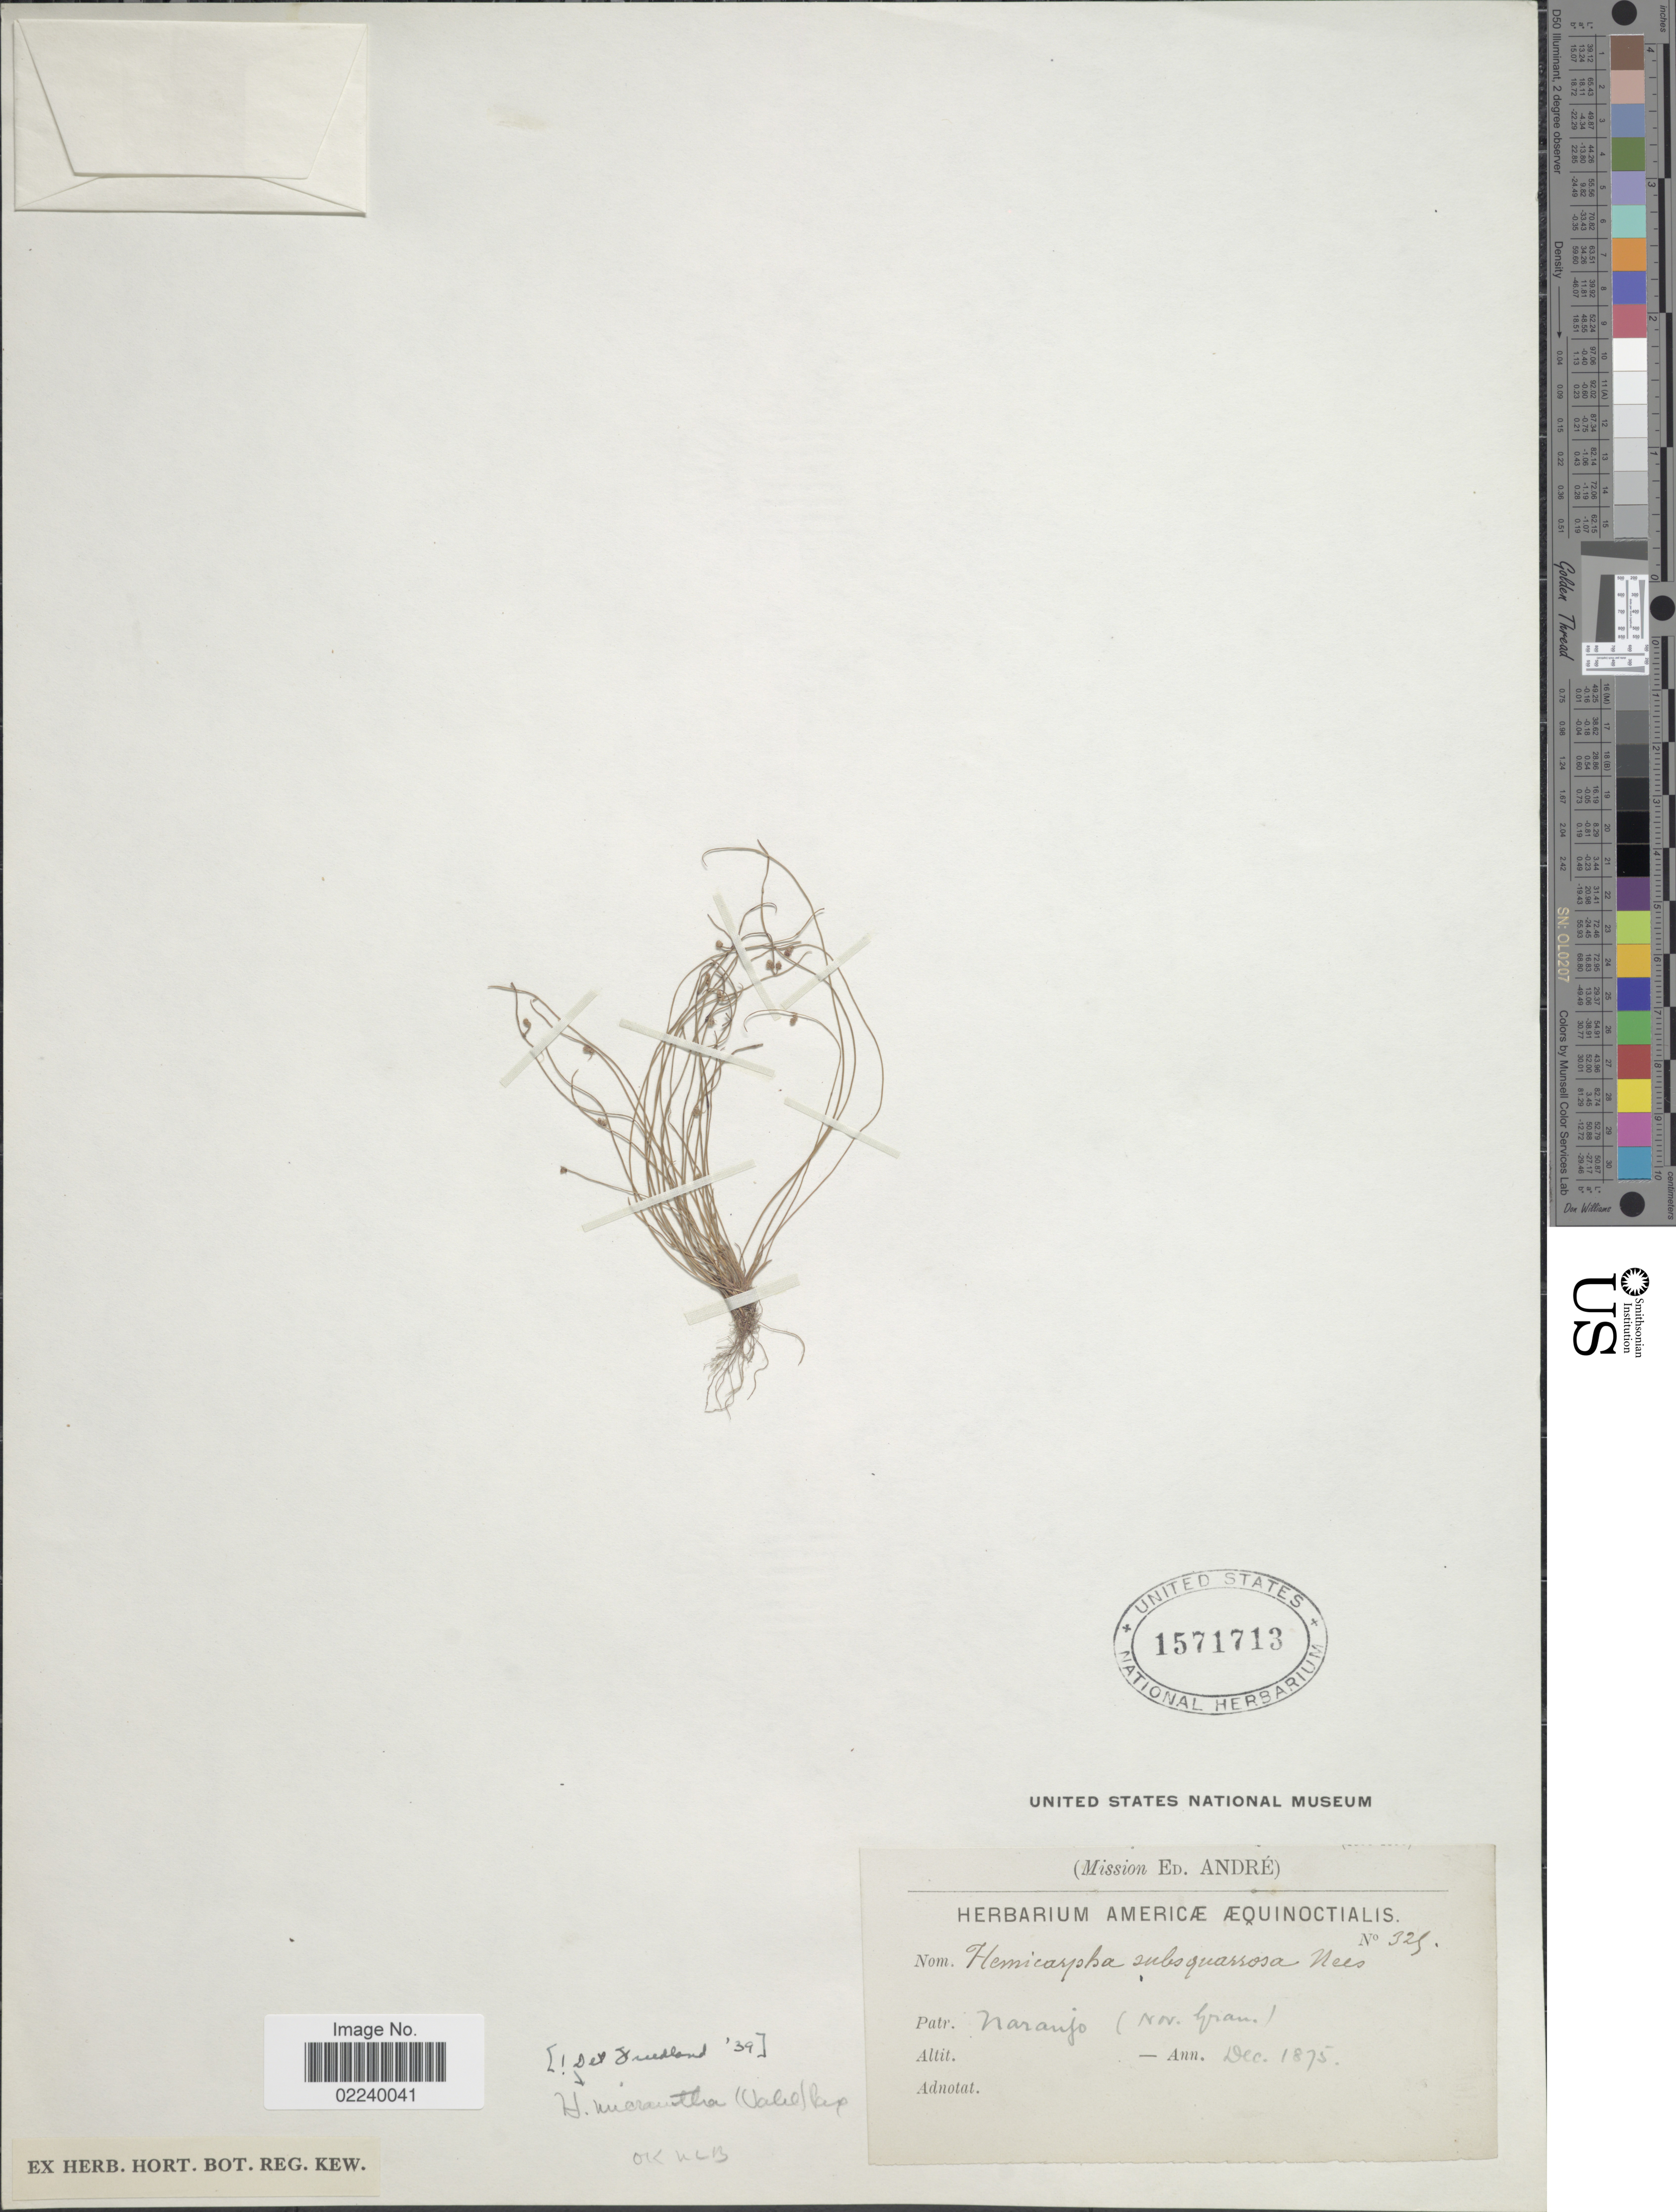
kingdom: Plantae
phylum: Tracheophyta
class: Liliopsida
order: Poales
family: Cyperaceae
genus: Cyperus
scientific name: Cyperus subsquarrosus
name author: (Muhl.) Bauters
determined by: Strong, M. T., (US), Smithsonian Institution - National Museum of Natural History (UNITED STATES)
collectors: É. F. André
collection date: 1875-12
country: Colombia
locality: Naranjo (nov. Gram.)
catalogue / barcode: US 1571713